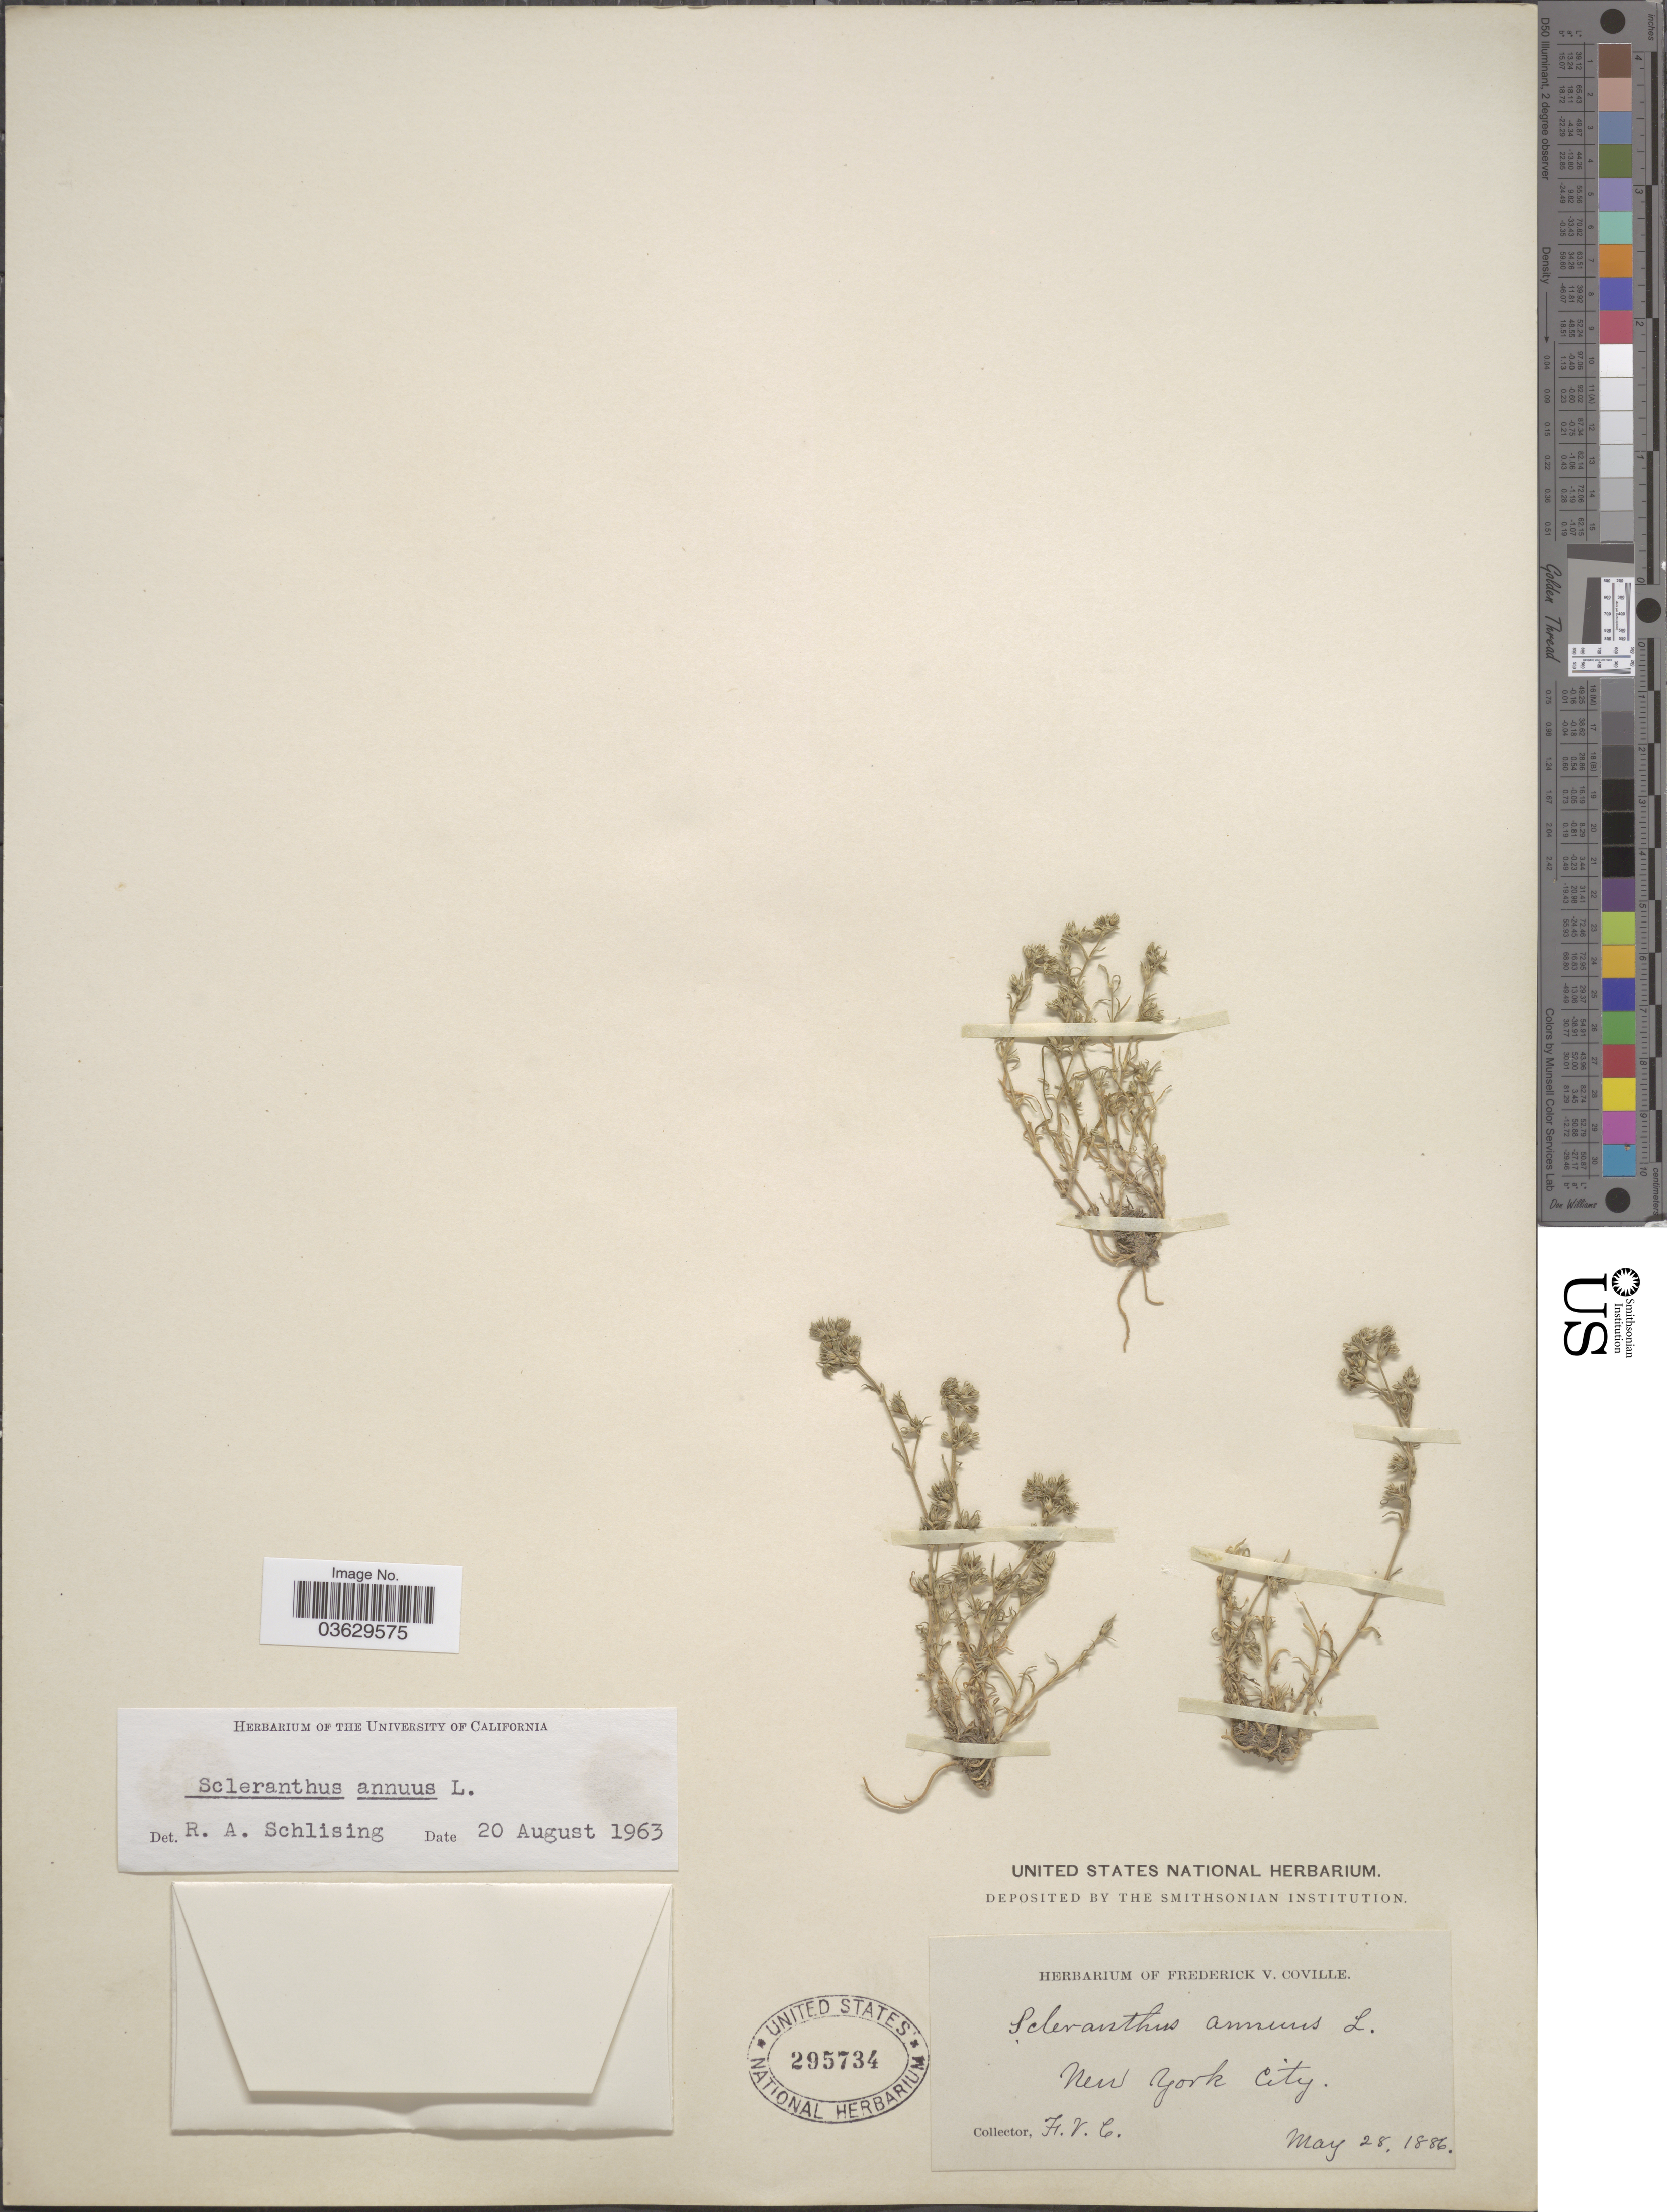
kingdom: Plantae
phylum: Tracheophyta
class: Magnoliopsida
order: Caryophyllales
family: Caryophyllaceae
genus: Scleranthus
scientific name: Scleranthus annuus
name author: L.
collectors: F. V. Coville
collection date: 1886-05-28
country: United States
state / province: New York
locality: New York City.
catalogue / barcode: US 295734